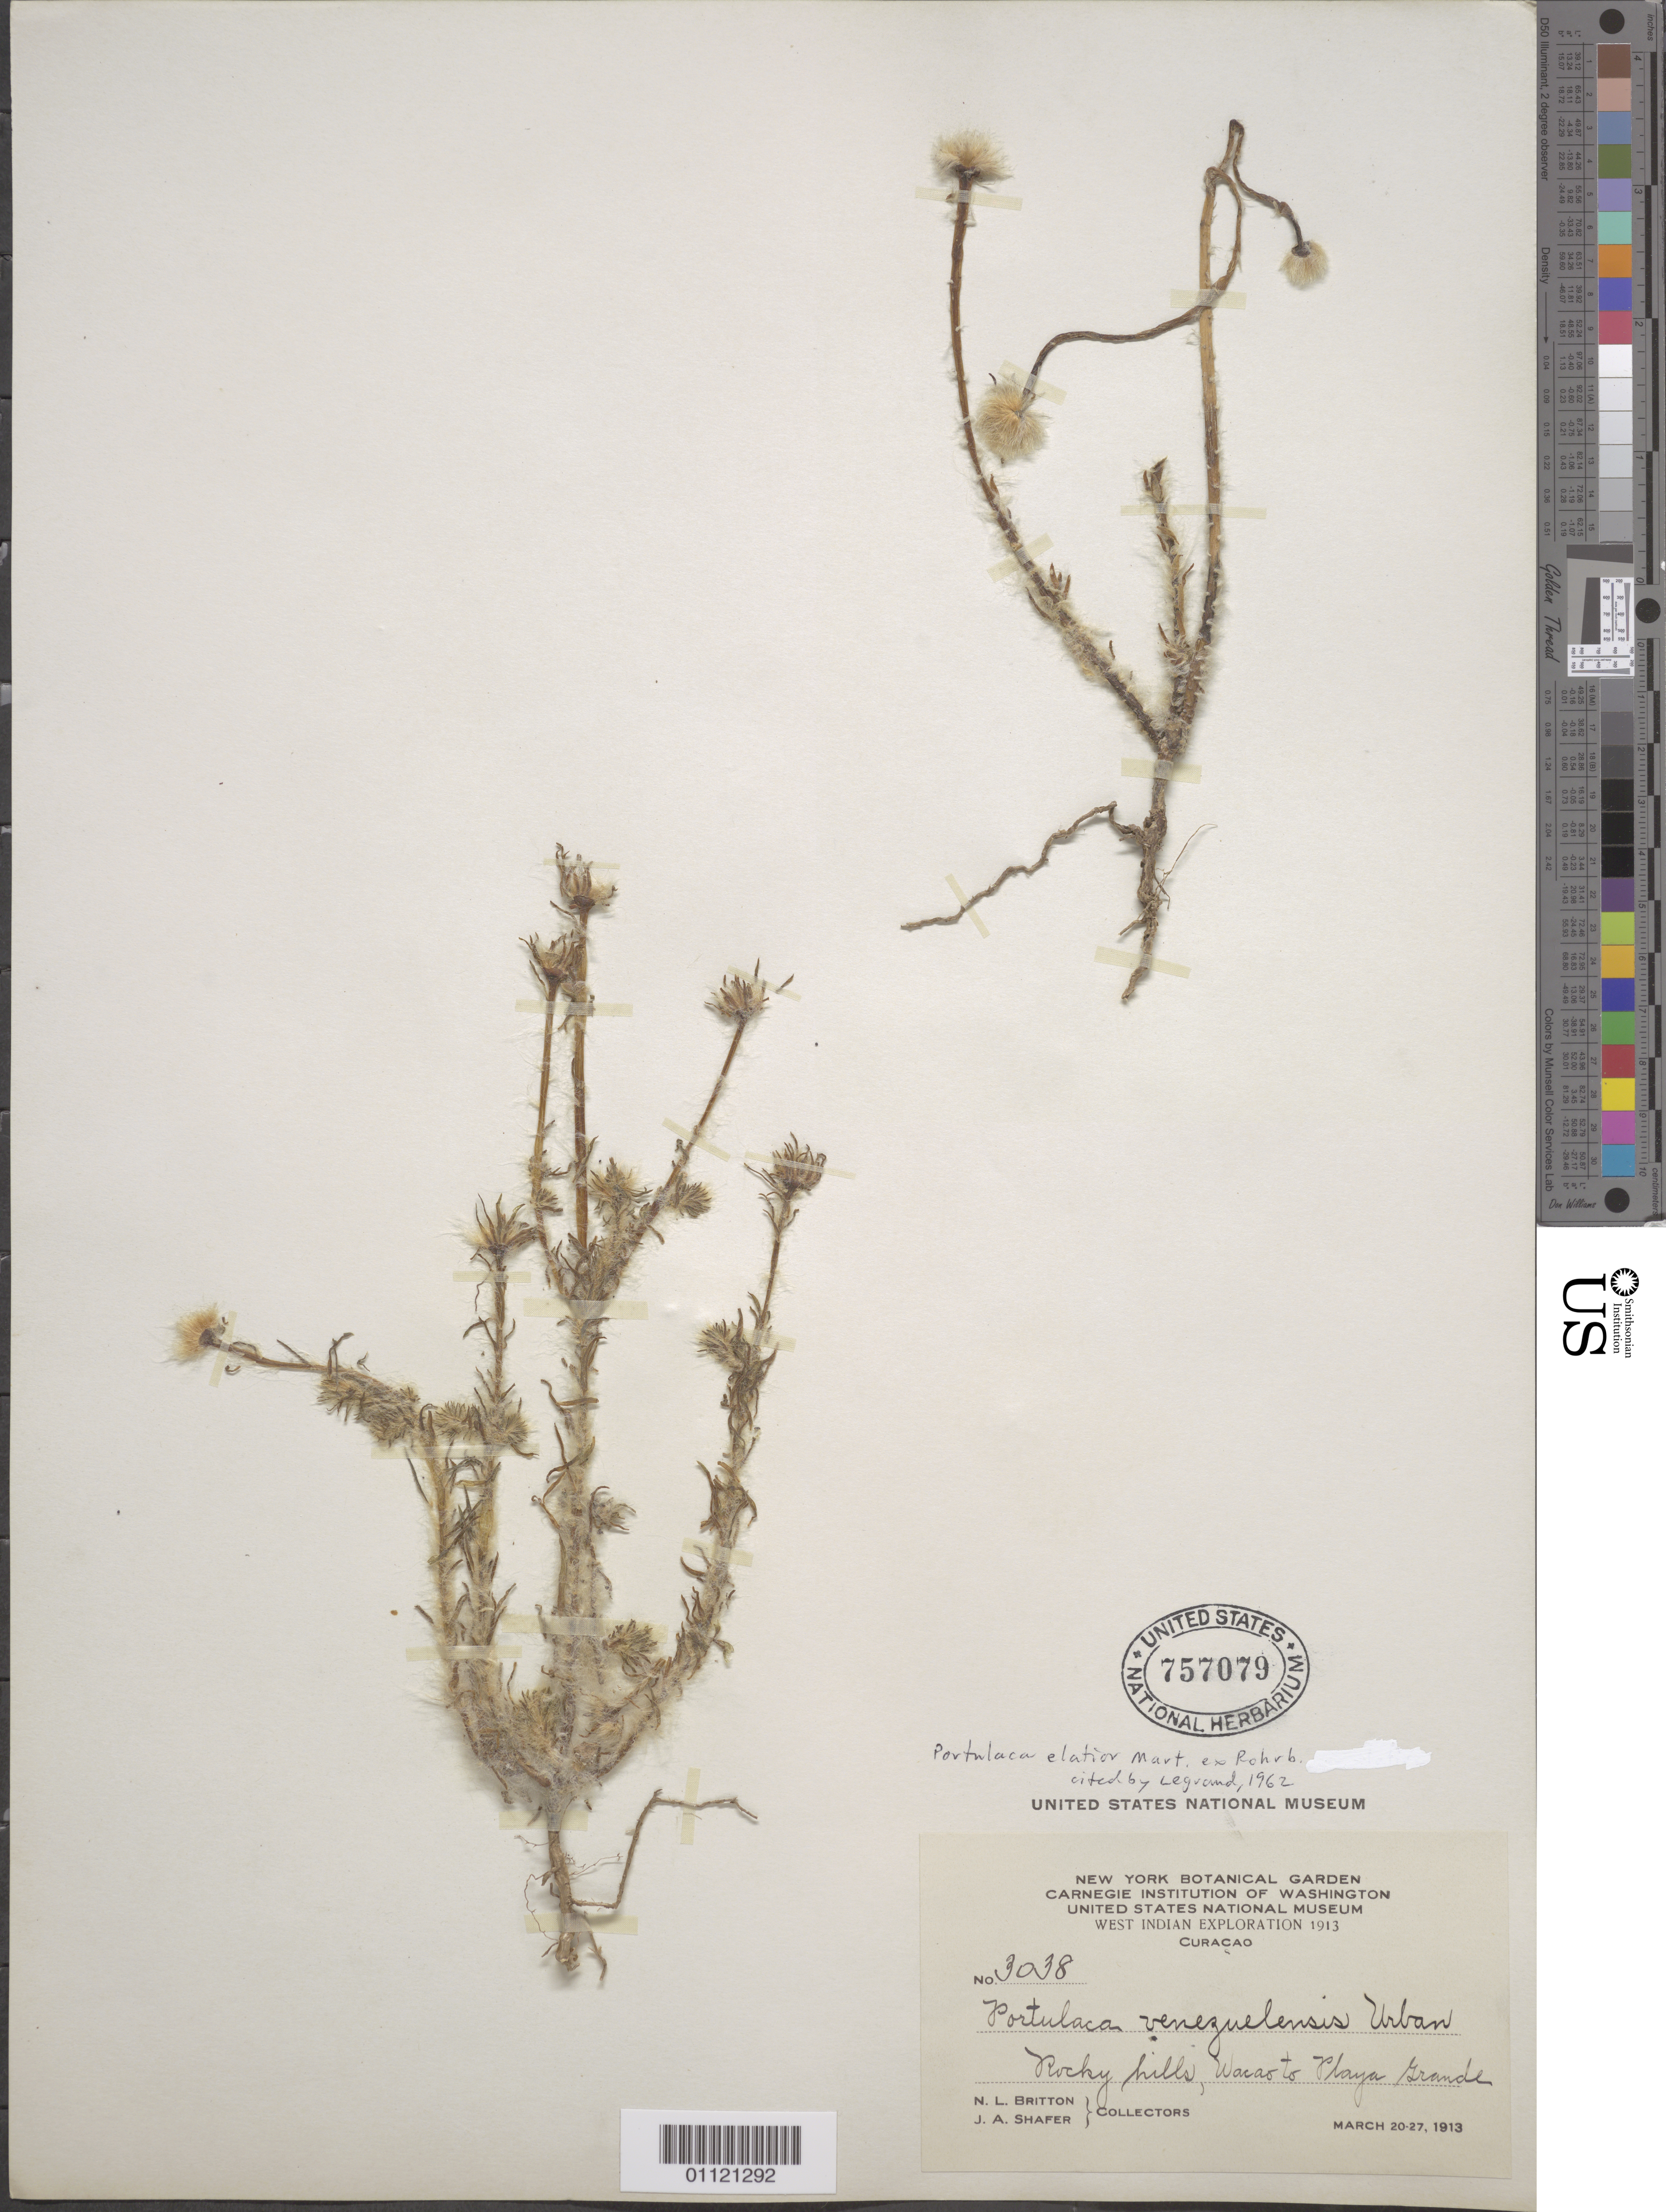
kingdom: Plantae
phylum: Tracheophyta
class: Magnoliopsida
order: Caryophyllales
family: Portulacaceae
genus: Portulaca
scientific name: Portulaca elatior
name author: Mart. ex Rohrb.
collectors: N. Britton & J. A. Shafer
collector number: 3038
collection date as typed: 20 Mar 1913 to 27 Mar 1913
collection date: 1913-03-20/1913-03-27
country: Curaçao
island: Curaçao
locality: Rocky hills, Wacao to Playa Grande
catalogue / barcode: US 757079